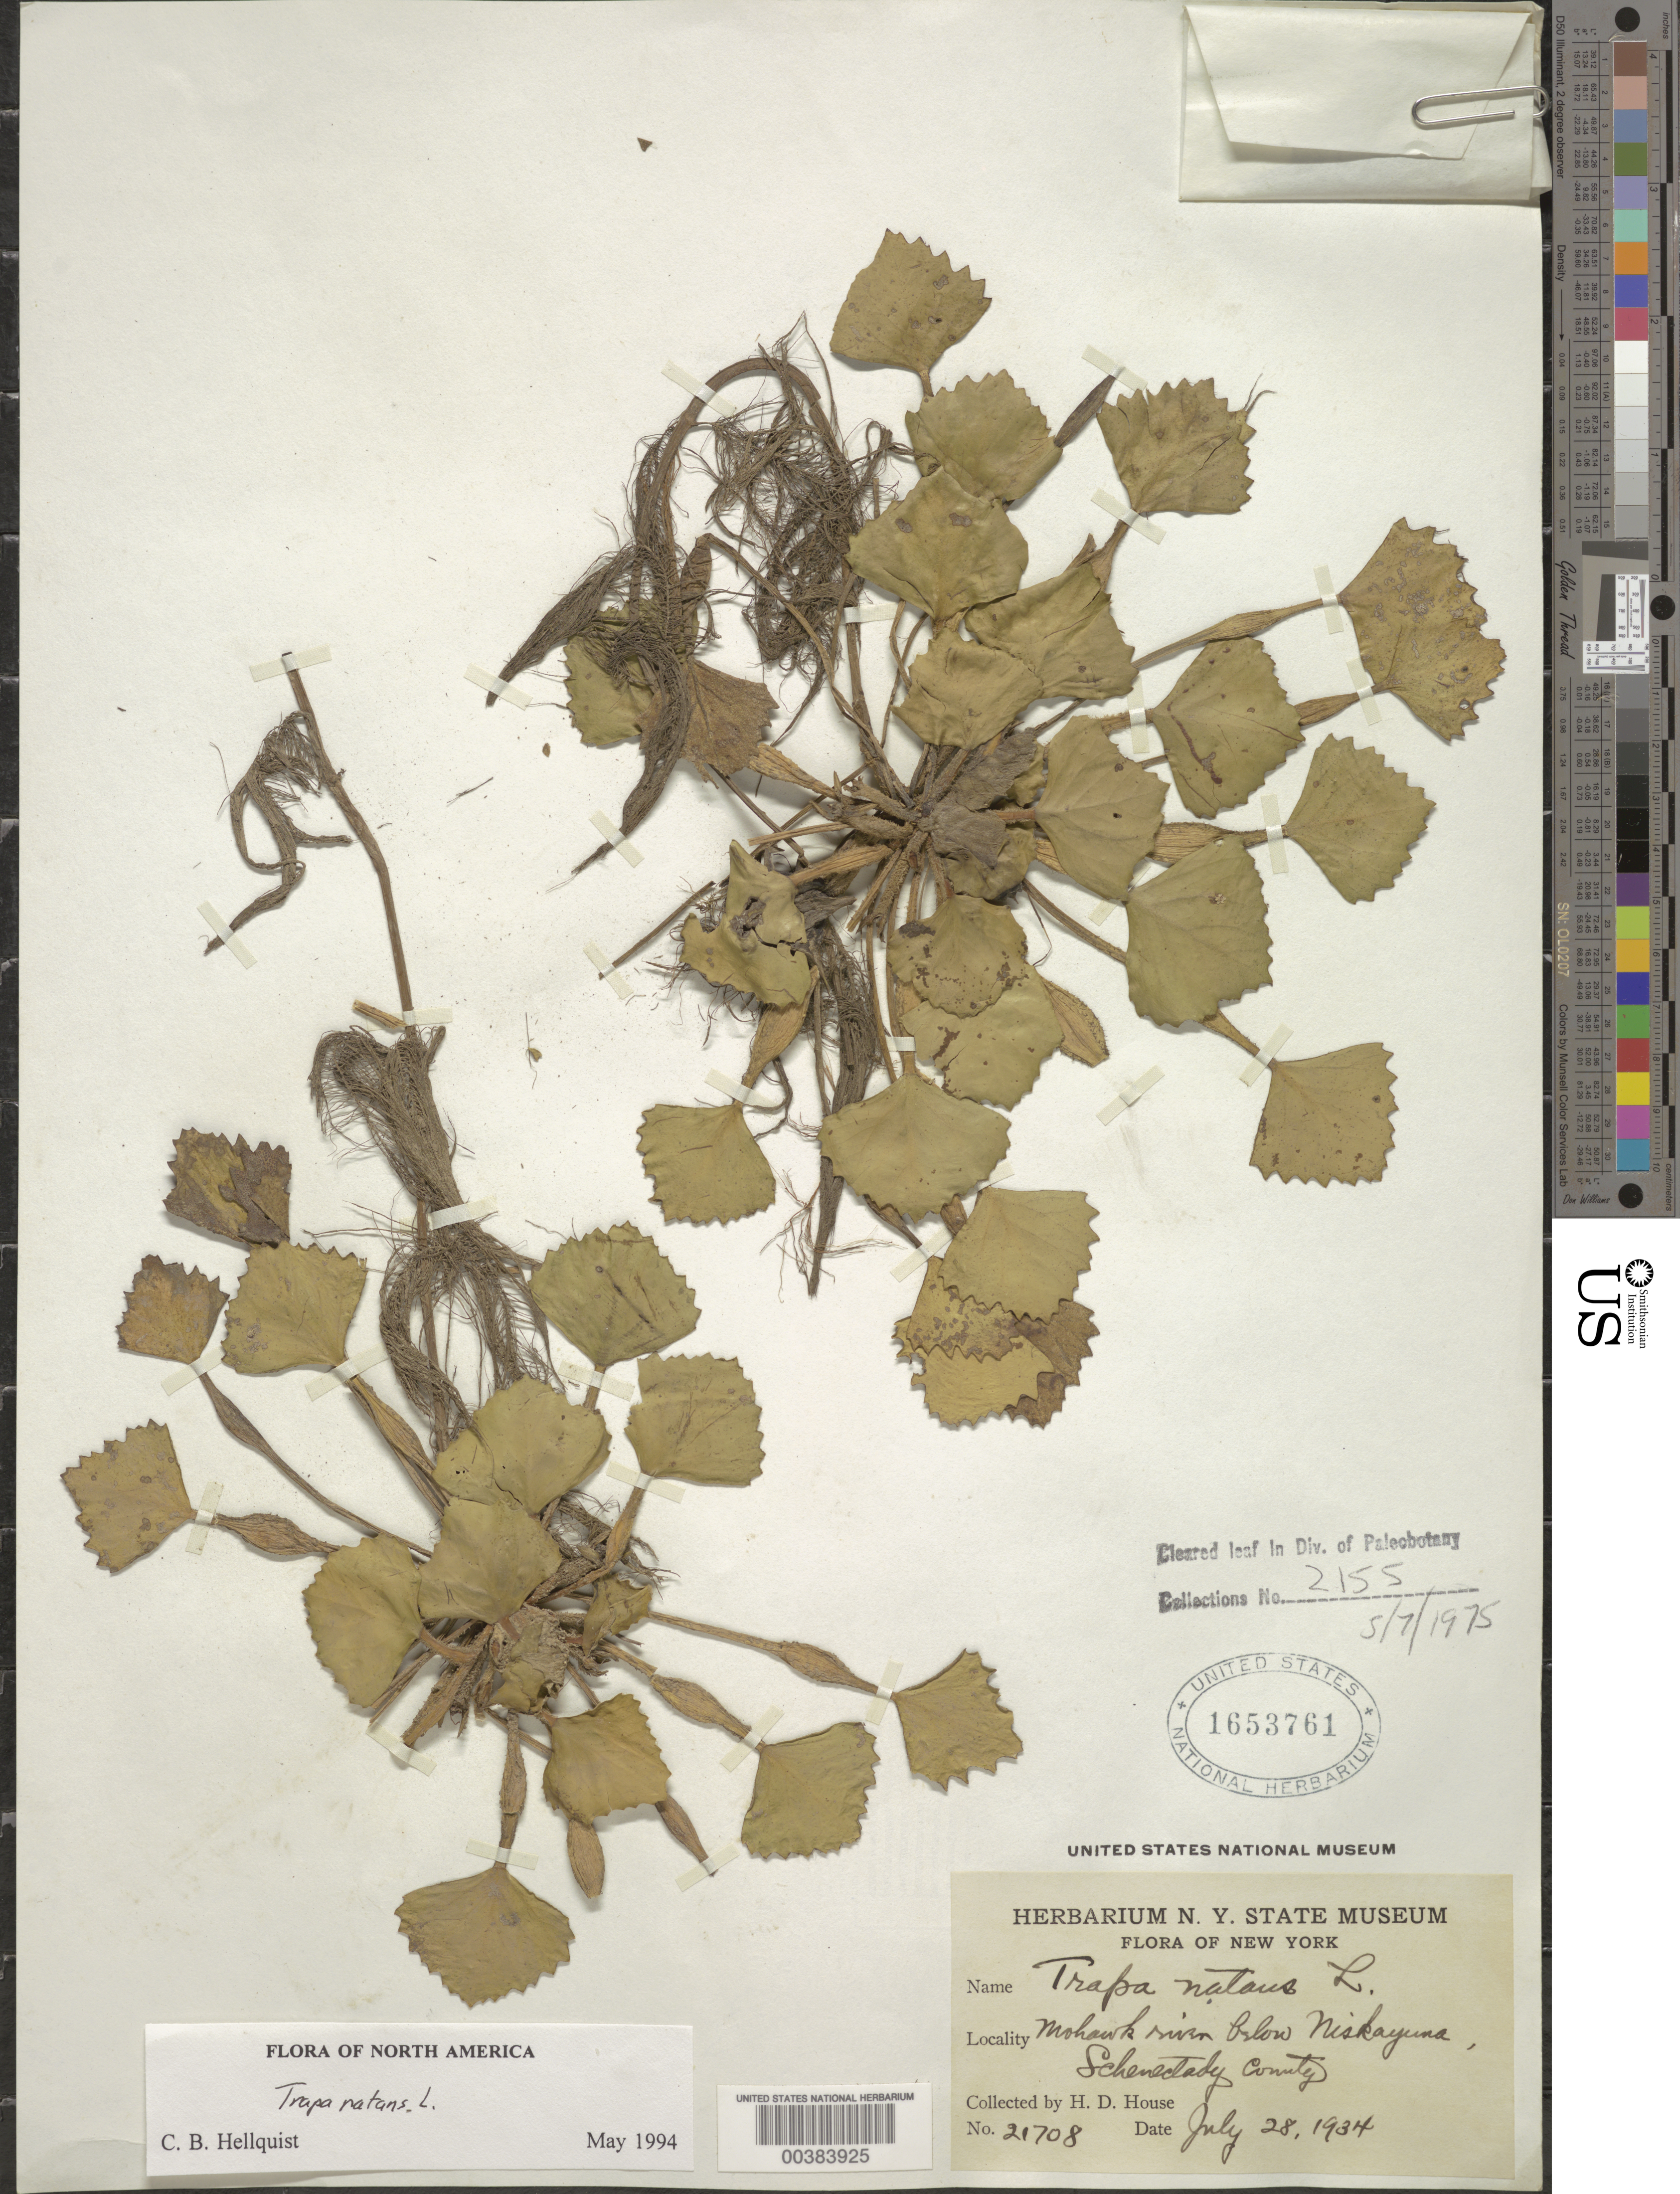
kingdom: Plantae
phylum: Tracheophyta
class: Magnoliopsida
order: Myrtales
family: Lythraceae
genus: Trapa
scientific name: Trapa natans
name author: L.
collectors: H. D. House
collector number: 21708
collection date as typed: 28 Jul 1934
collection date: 1934-07-28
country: United States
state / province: New York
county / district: Schenectady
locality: Mohawk river, below niskayuna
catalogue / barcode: US 1653761